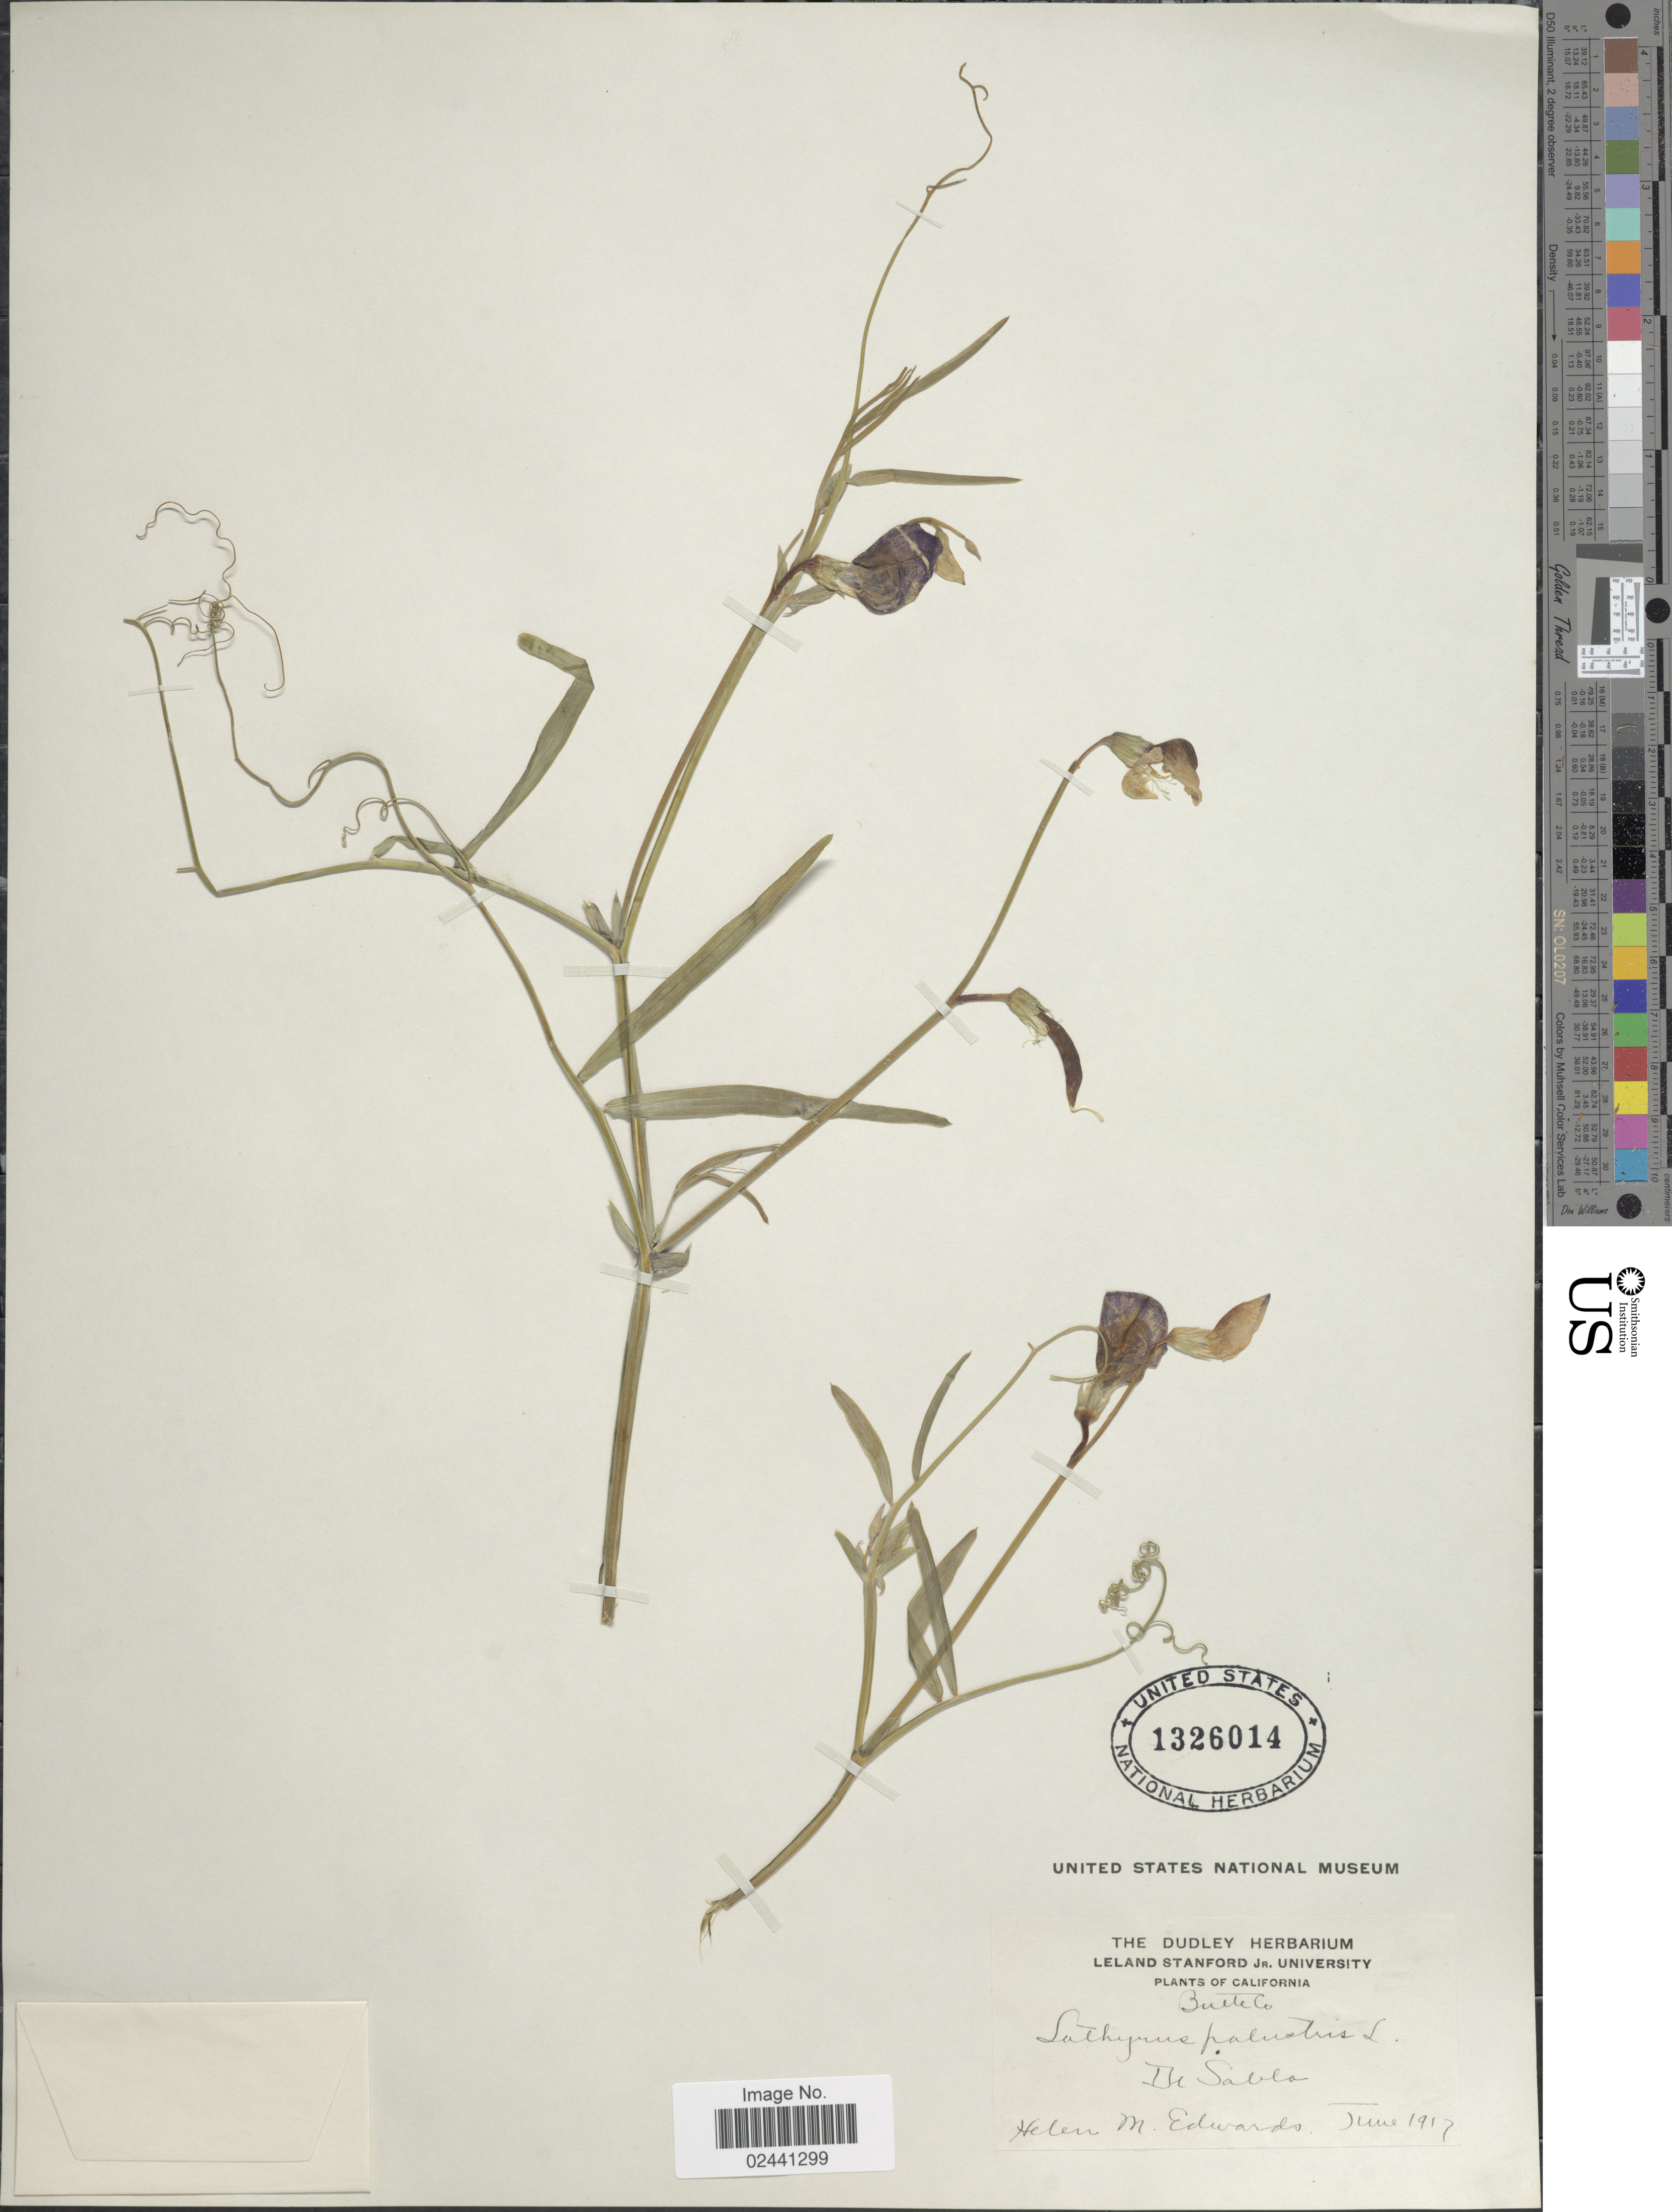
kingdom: Plantae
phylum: Tracheophyta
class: Magnoliopsida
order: Fabales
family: Fabaceae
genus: Lathyrus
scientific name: Lathyrus palustris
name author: L.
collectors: H. Edwards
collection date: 1917-06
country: United States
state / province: California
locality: De Sabla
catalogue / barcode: US 1326014